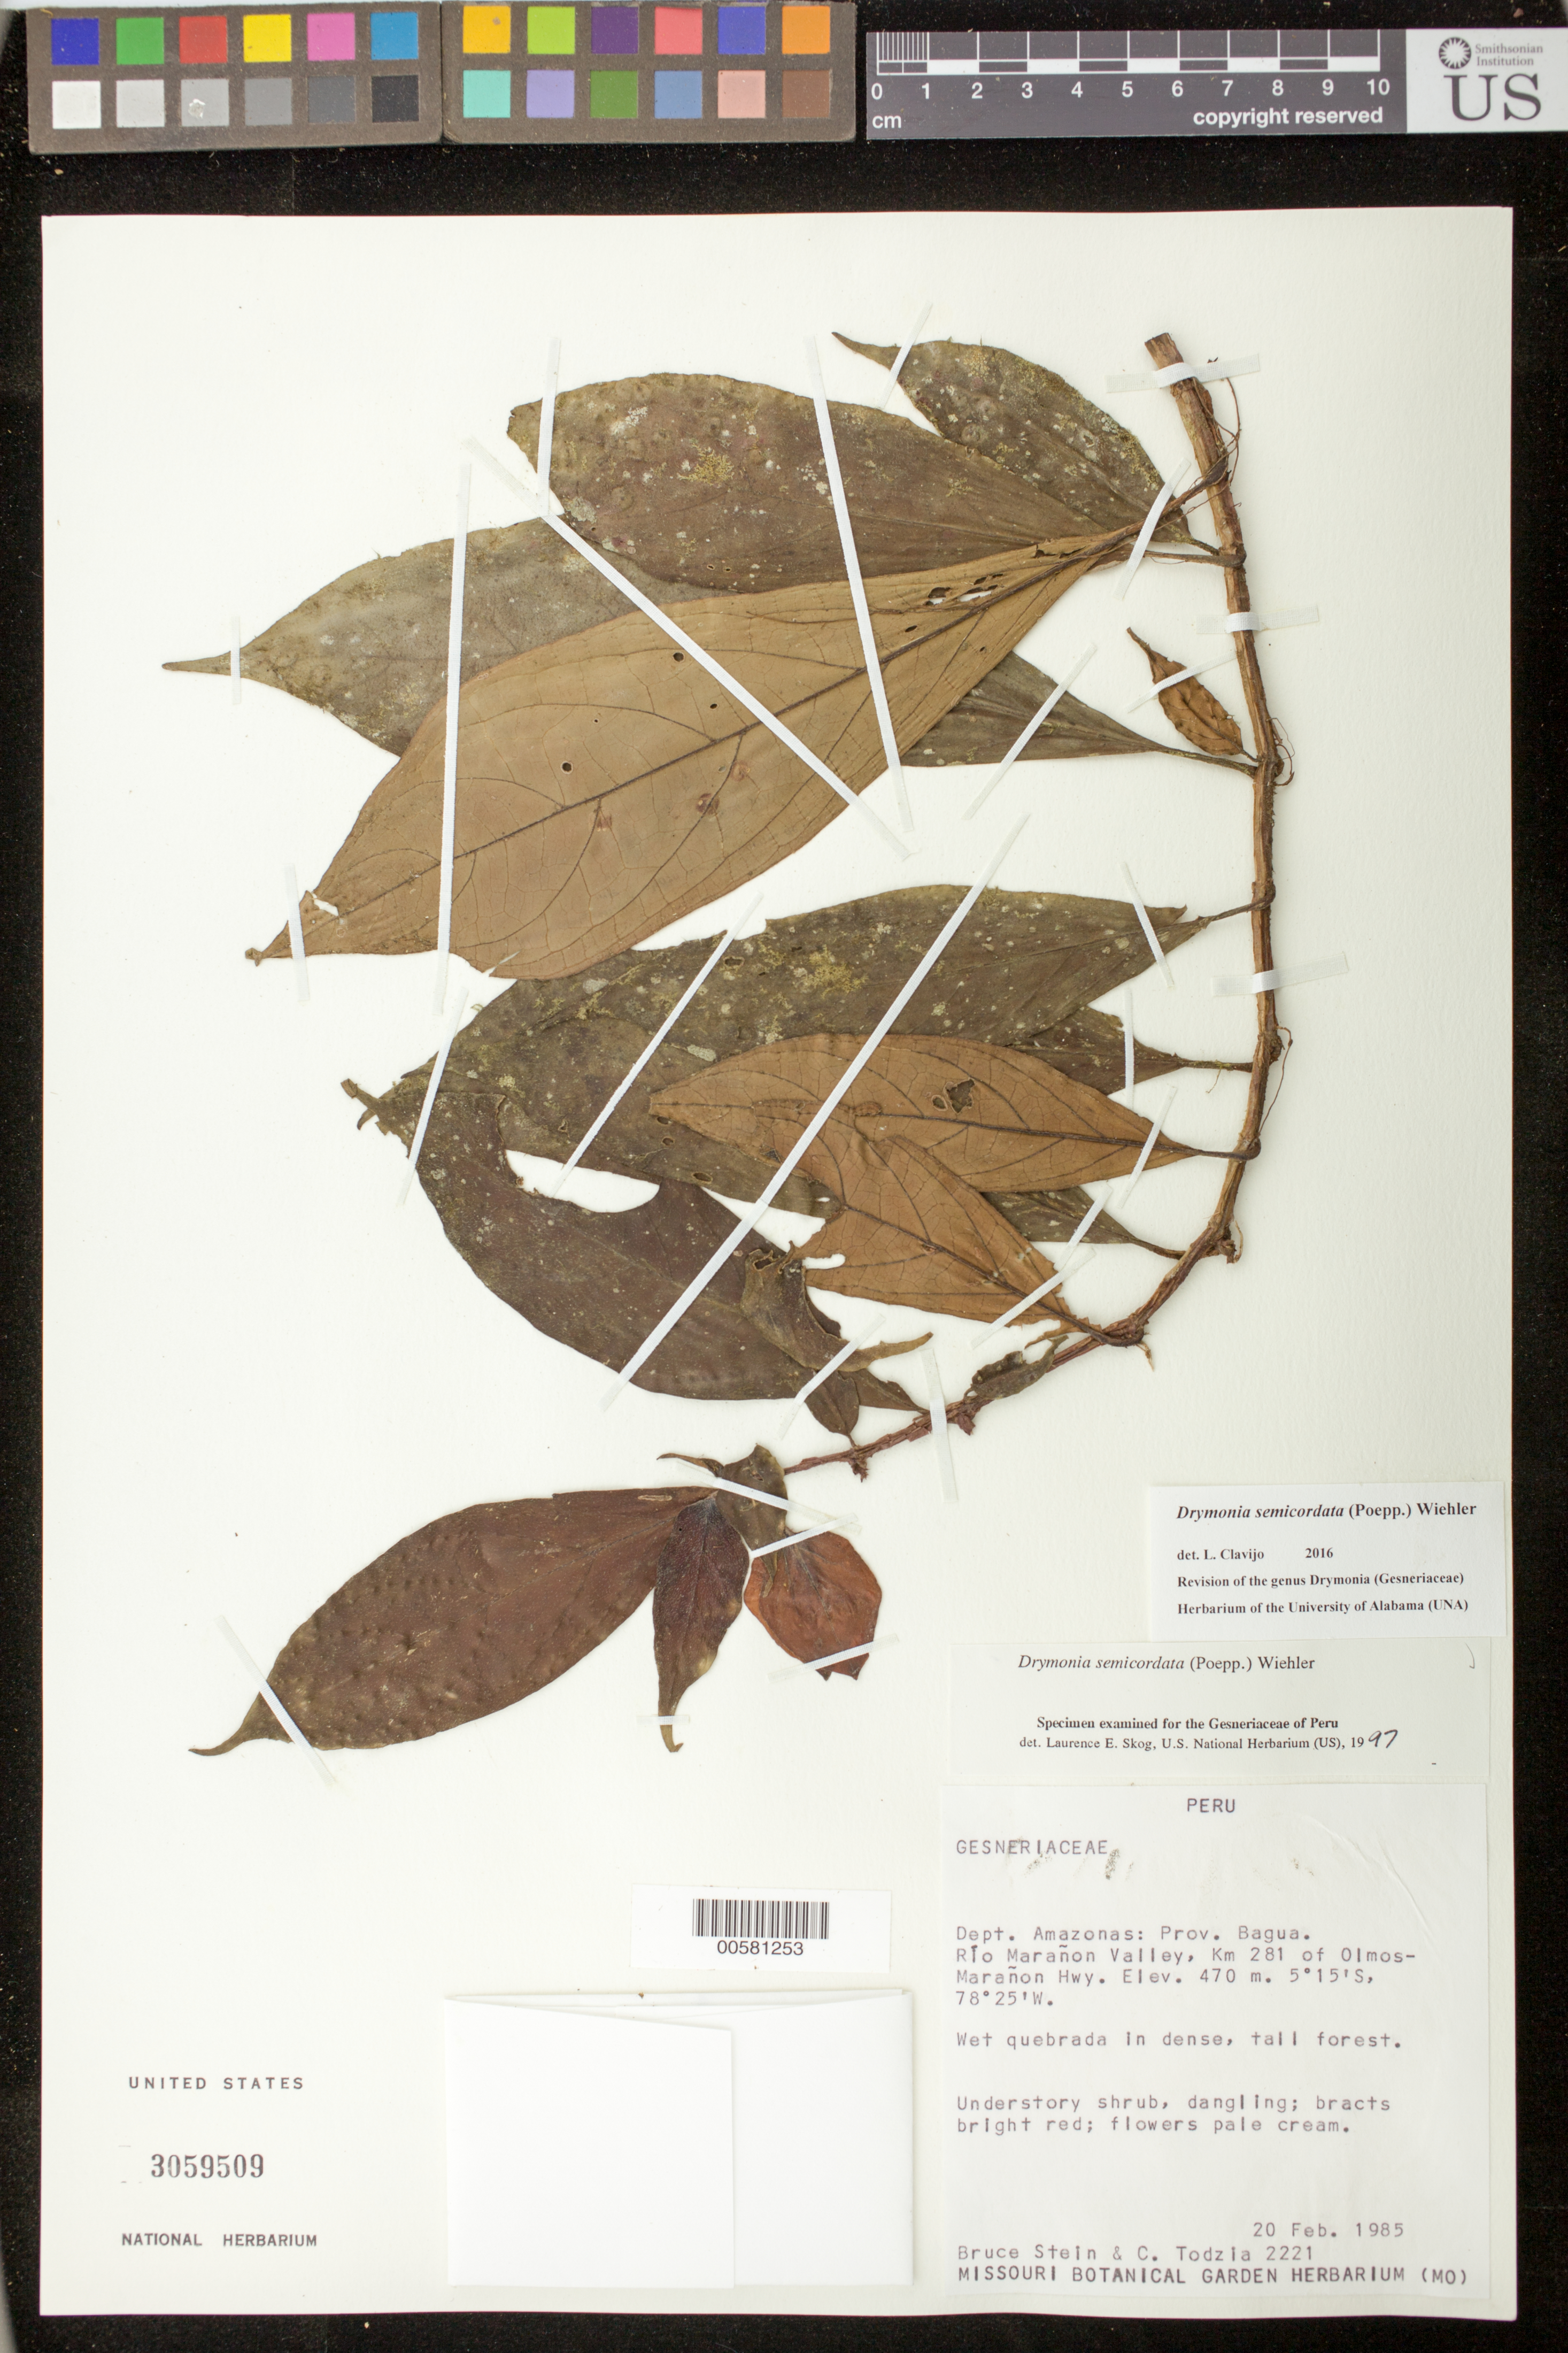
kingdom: Plantae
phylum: Tracheophyta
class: Magnoliopsida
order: Lamiales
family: Gesneriaceae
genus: Drymonia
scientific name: Drymonia semicordata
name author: (Poepp.) Wiehler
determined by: Clark, J. L., (SEL), The Marie Selby Botanical Garden (UNITED STATES)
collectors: B. A. Stein & C. A. Todzia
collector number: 2221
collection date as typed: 20 Feb 1985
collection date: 1985-02-20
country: Peru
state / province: Amazonas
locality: Prov. Bagua; Río Marañon Valley, km 281 of Olmos - Marañon Hwy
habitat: Wet quebrada in dense, tall forest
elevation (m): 470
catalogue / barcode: US 3059509